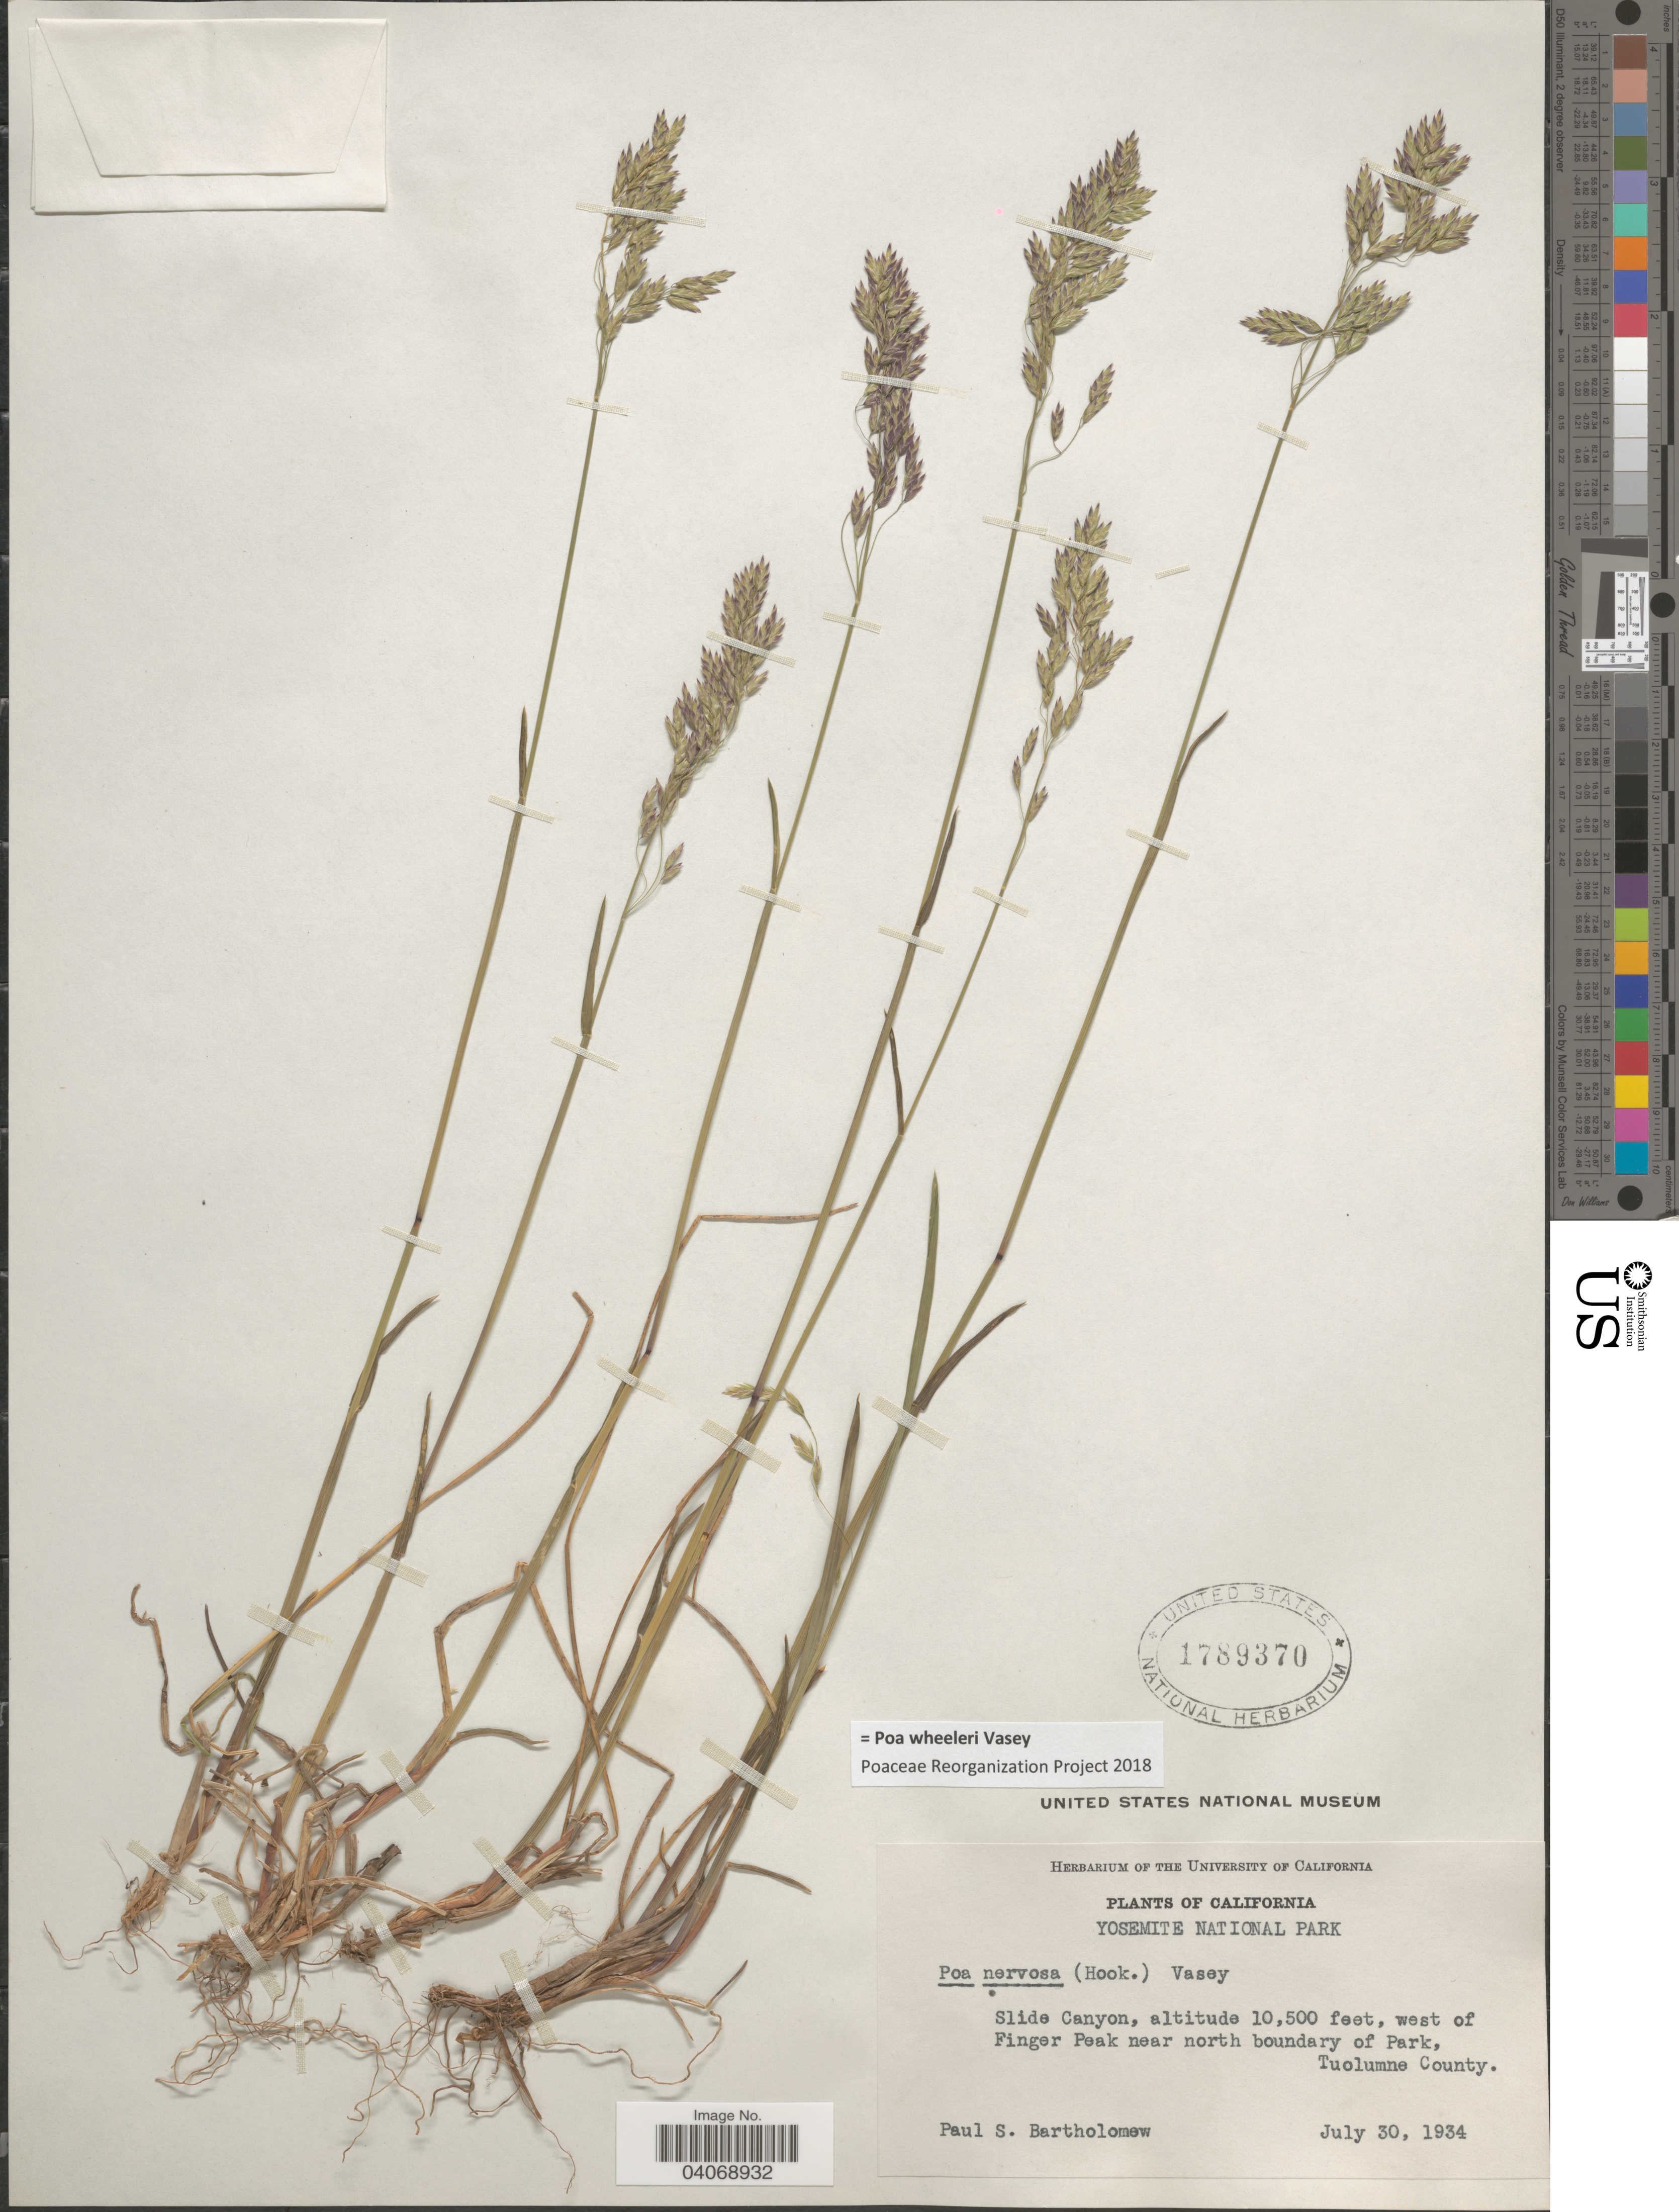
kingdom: Plantae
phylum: Tracheophyta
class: Liliopsida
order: Poales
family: Poaceae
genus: Poa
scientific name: Poa wheeleri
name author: Vasey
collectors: P. Bartholomew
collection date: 1934-07-30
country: United States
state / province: California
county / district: Tuolumne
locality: Yosemite National Park. Slide Canyon, west of Finger Peak near north boundary of Park, Tuolumne County.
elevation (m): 3200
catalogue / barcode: US 1789370